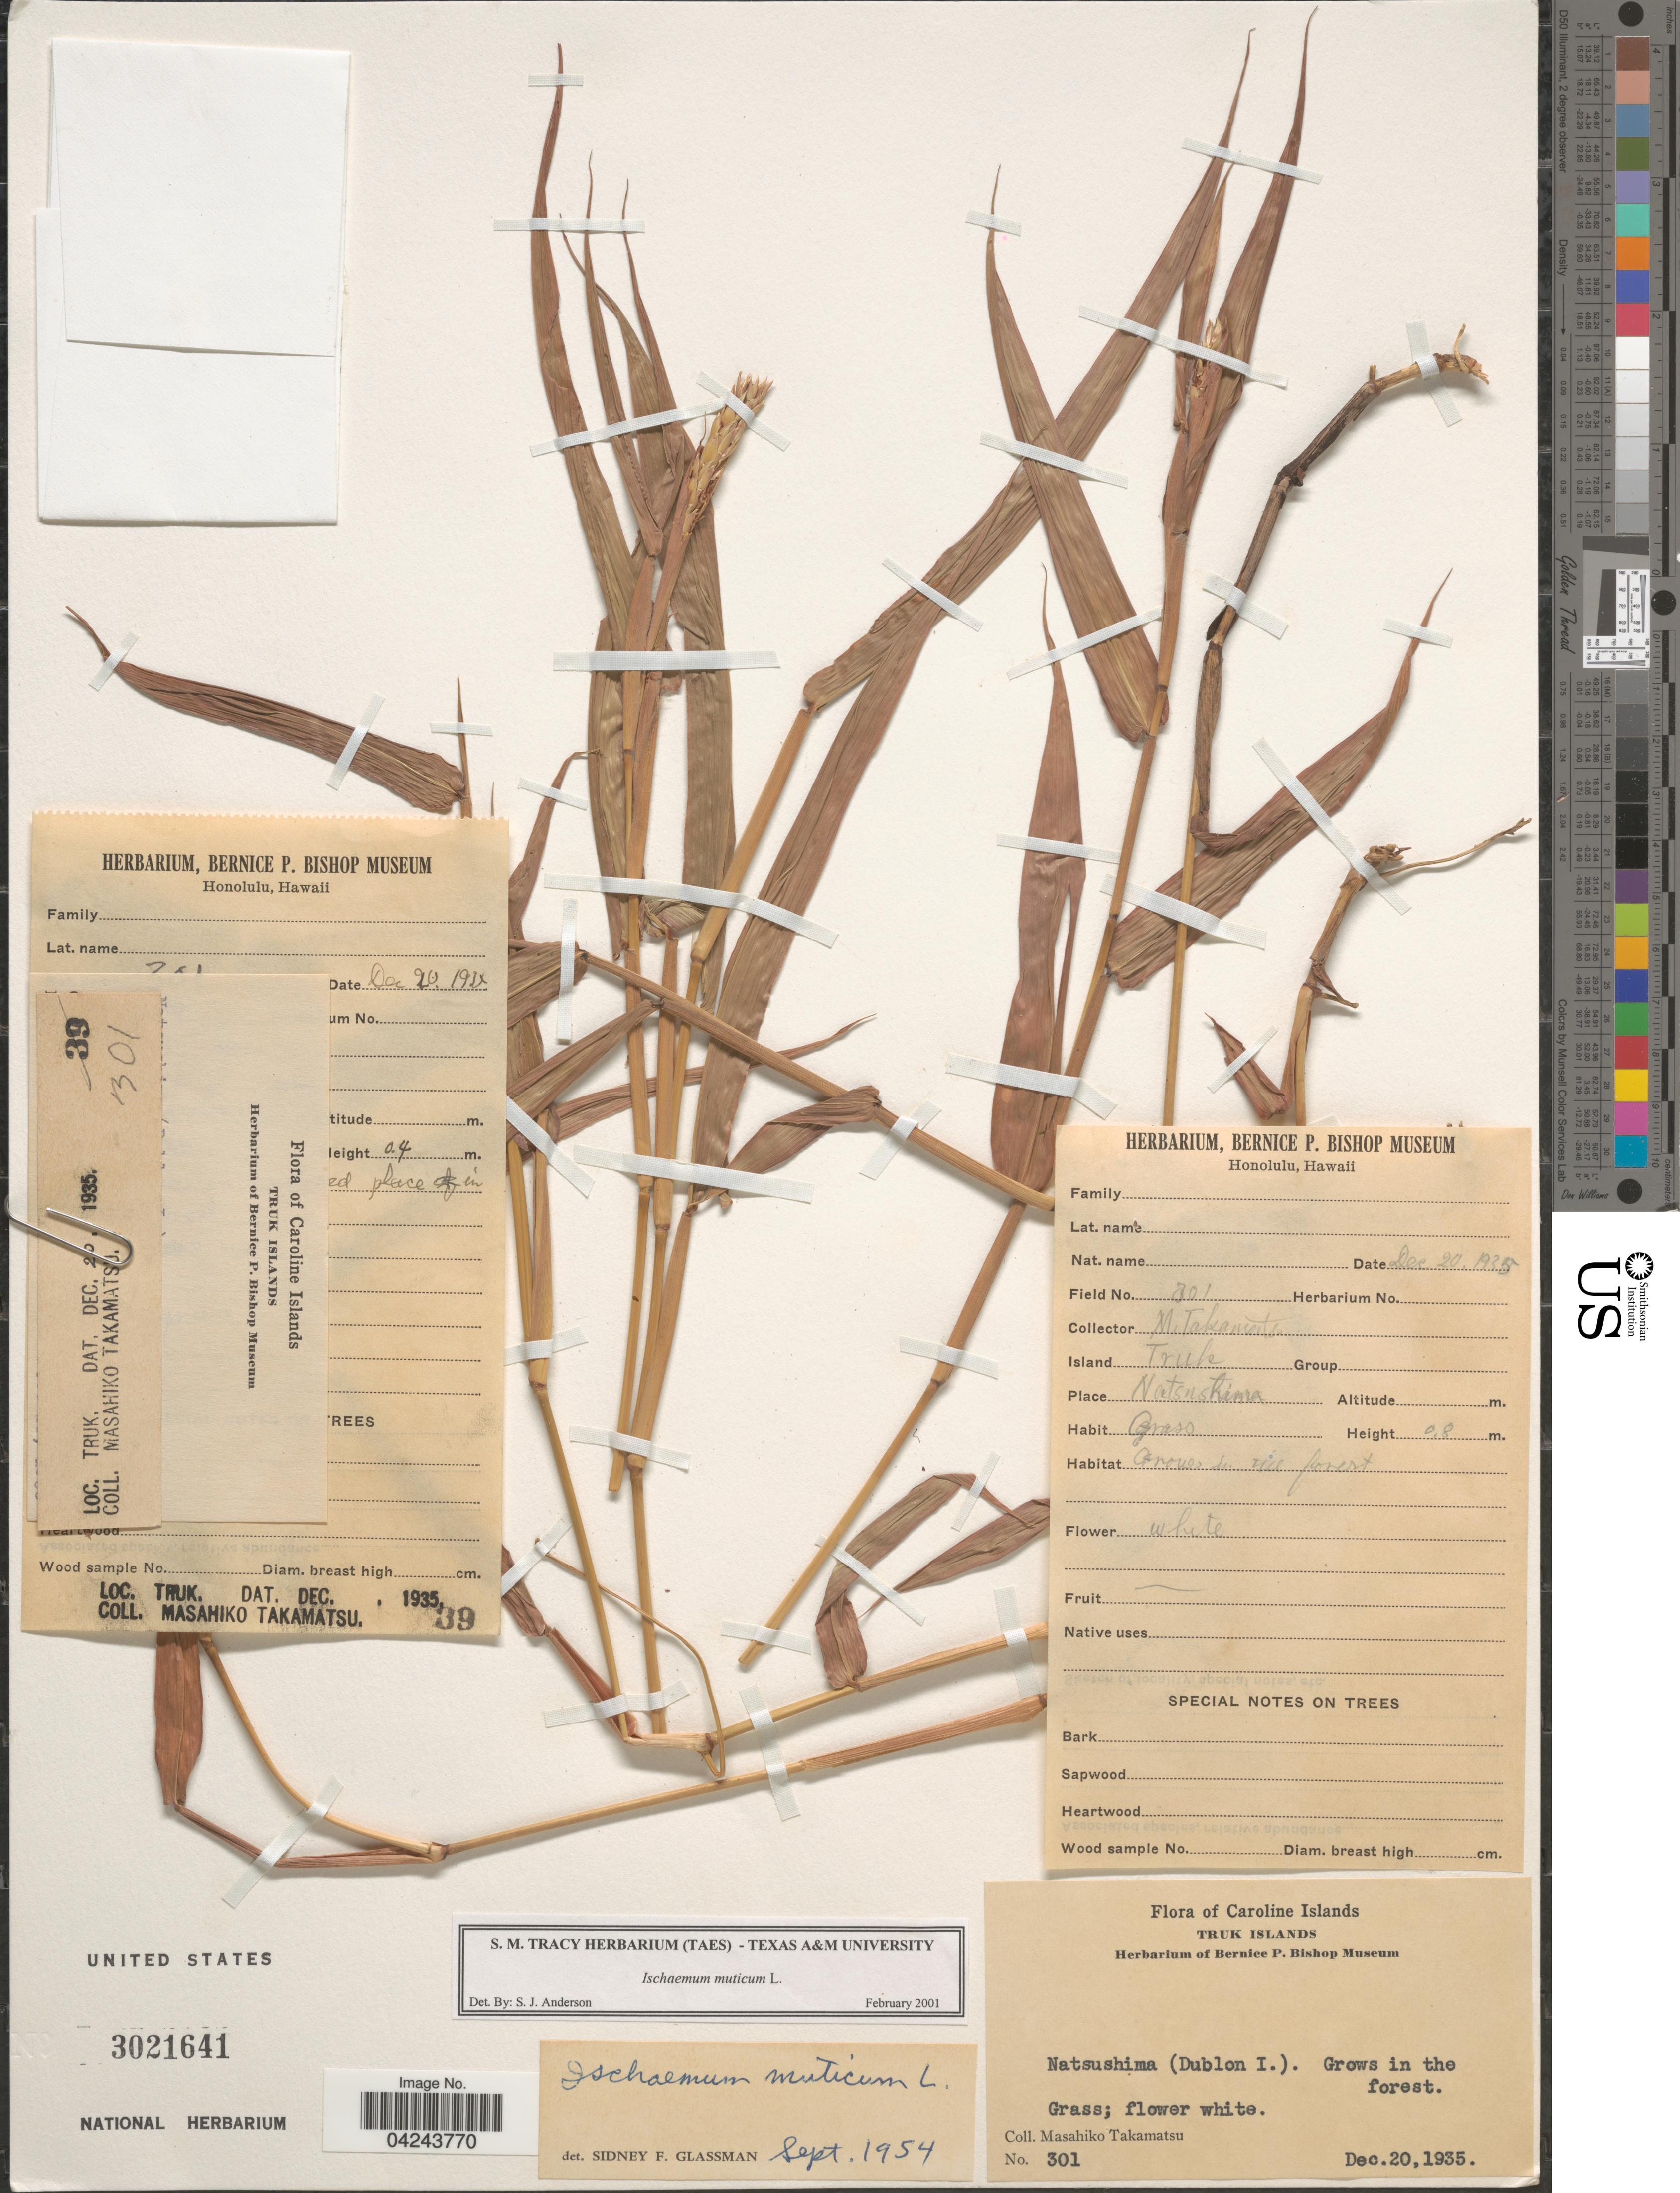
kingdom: Plantae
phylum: Tracheophyta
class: Liliopsida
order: Poales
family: Poaceae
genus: Ischaemum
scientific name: Ischaemum muticum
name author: L.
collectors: M. Takamatsu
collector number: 301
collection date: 1935-12-20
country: Micronesia, Federated States of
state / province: Truk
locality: Caroline Islands. Truk Islands. Natsushima.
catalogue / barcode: US 3021641